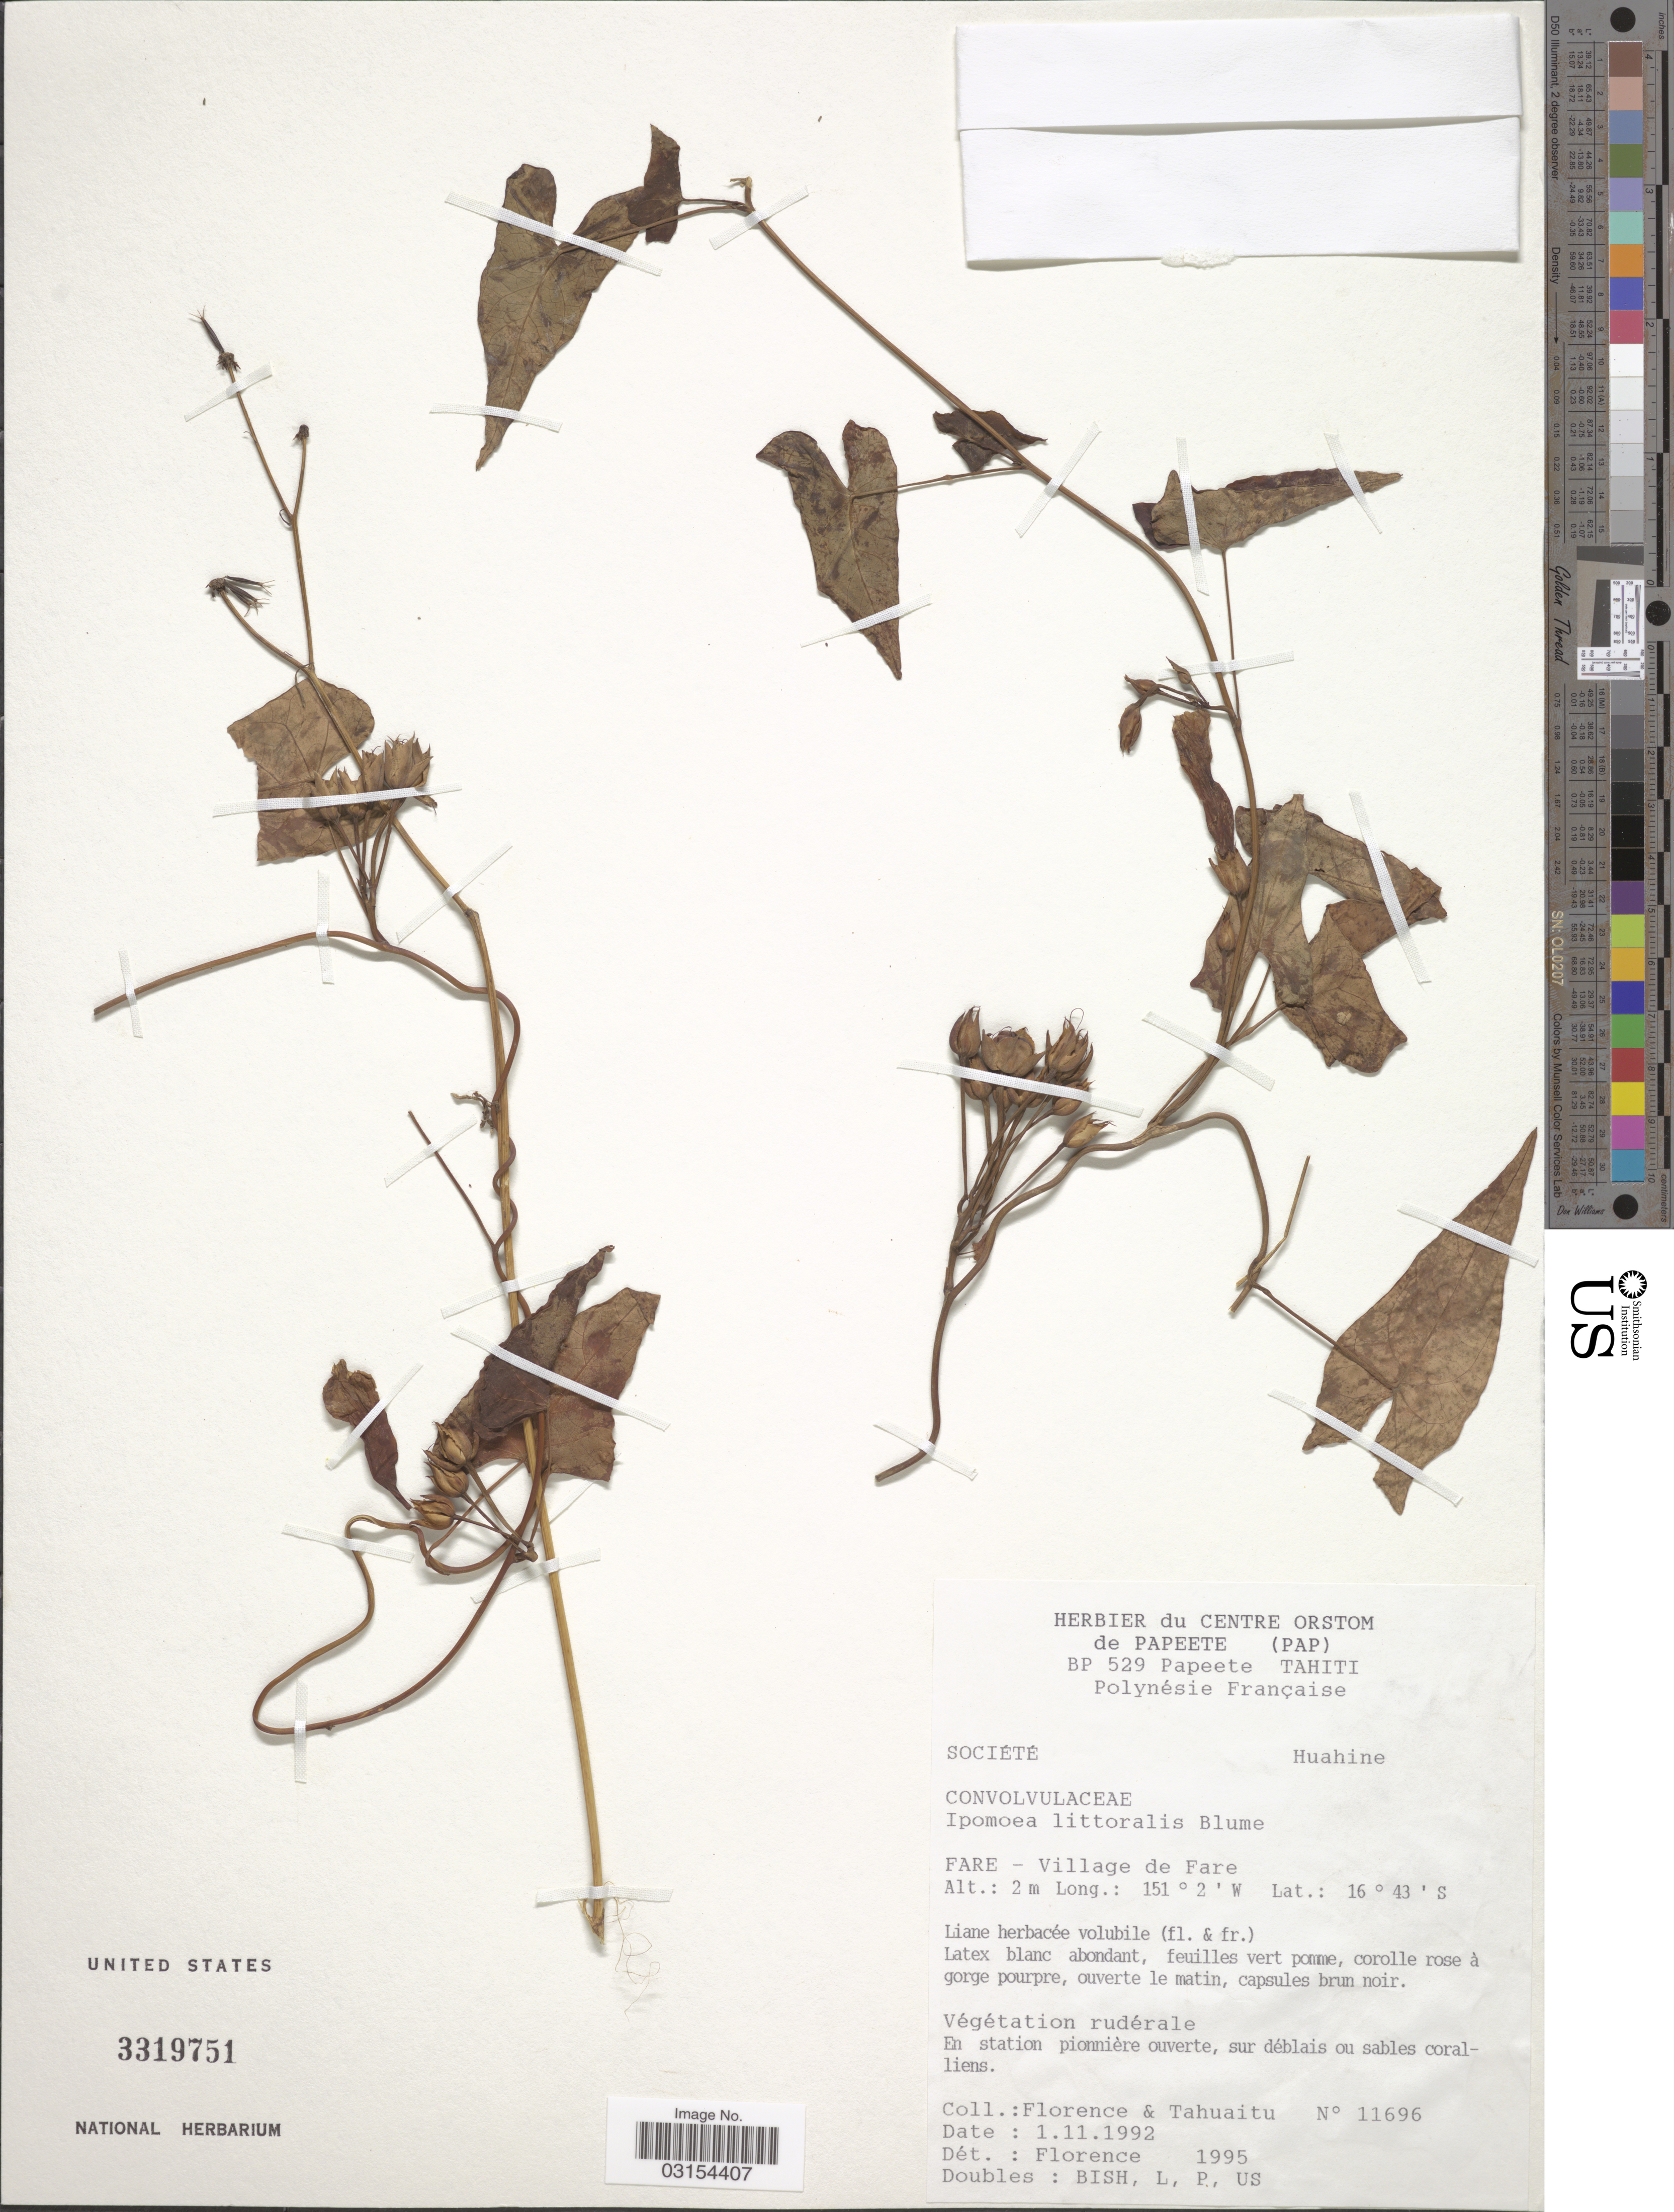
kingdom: Plantae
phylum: Tracheophyta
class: Magnoliopsida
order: Solanales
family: Convolvulaceae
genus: Ipomoea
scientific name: Ipomoea littoralis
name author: Blume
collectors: -. Florence & -. Tahuaitu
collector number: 11696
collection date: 1992-11-01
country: French Polynesia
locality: Société. Huahine. Fare - Village de Fare.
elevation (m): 2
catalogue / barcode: US 3319751